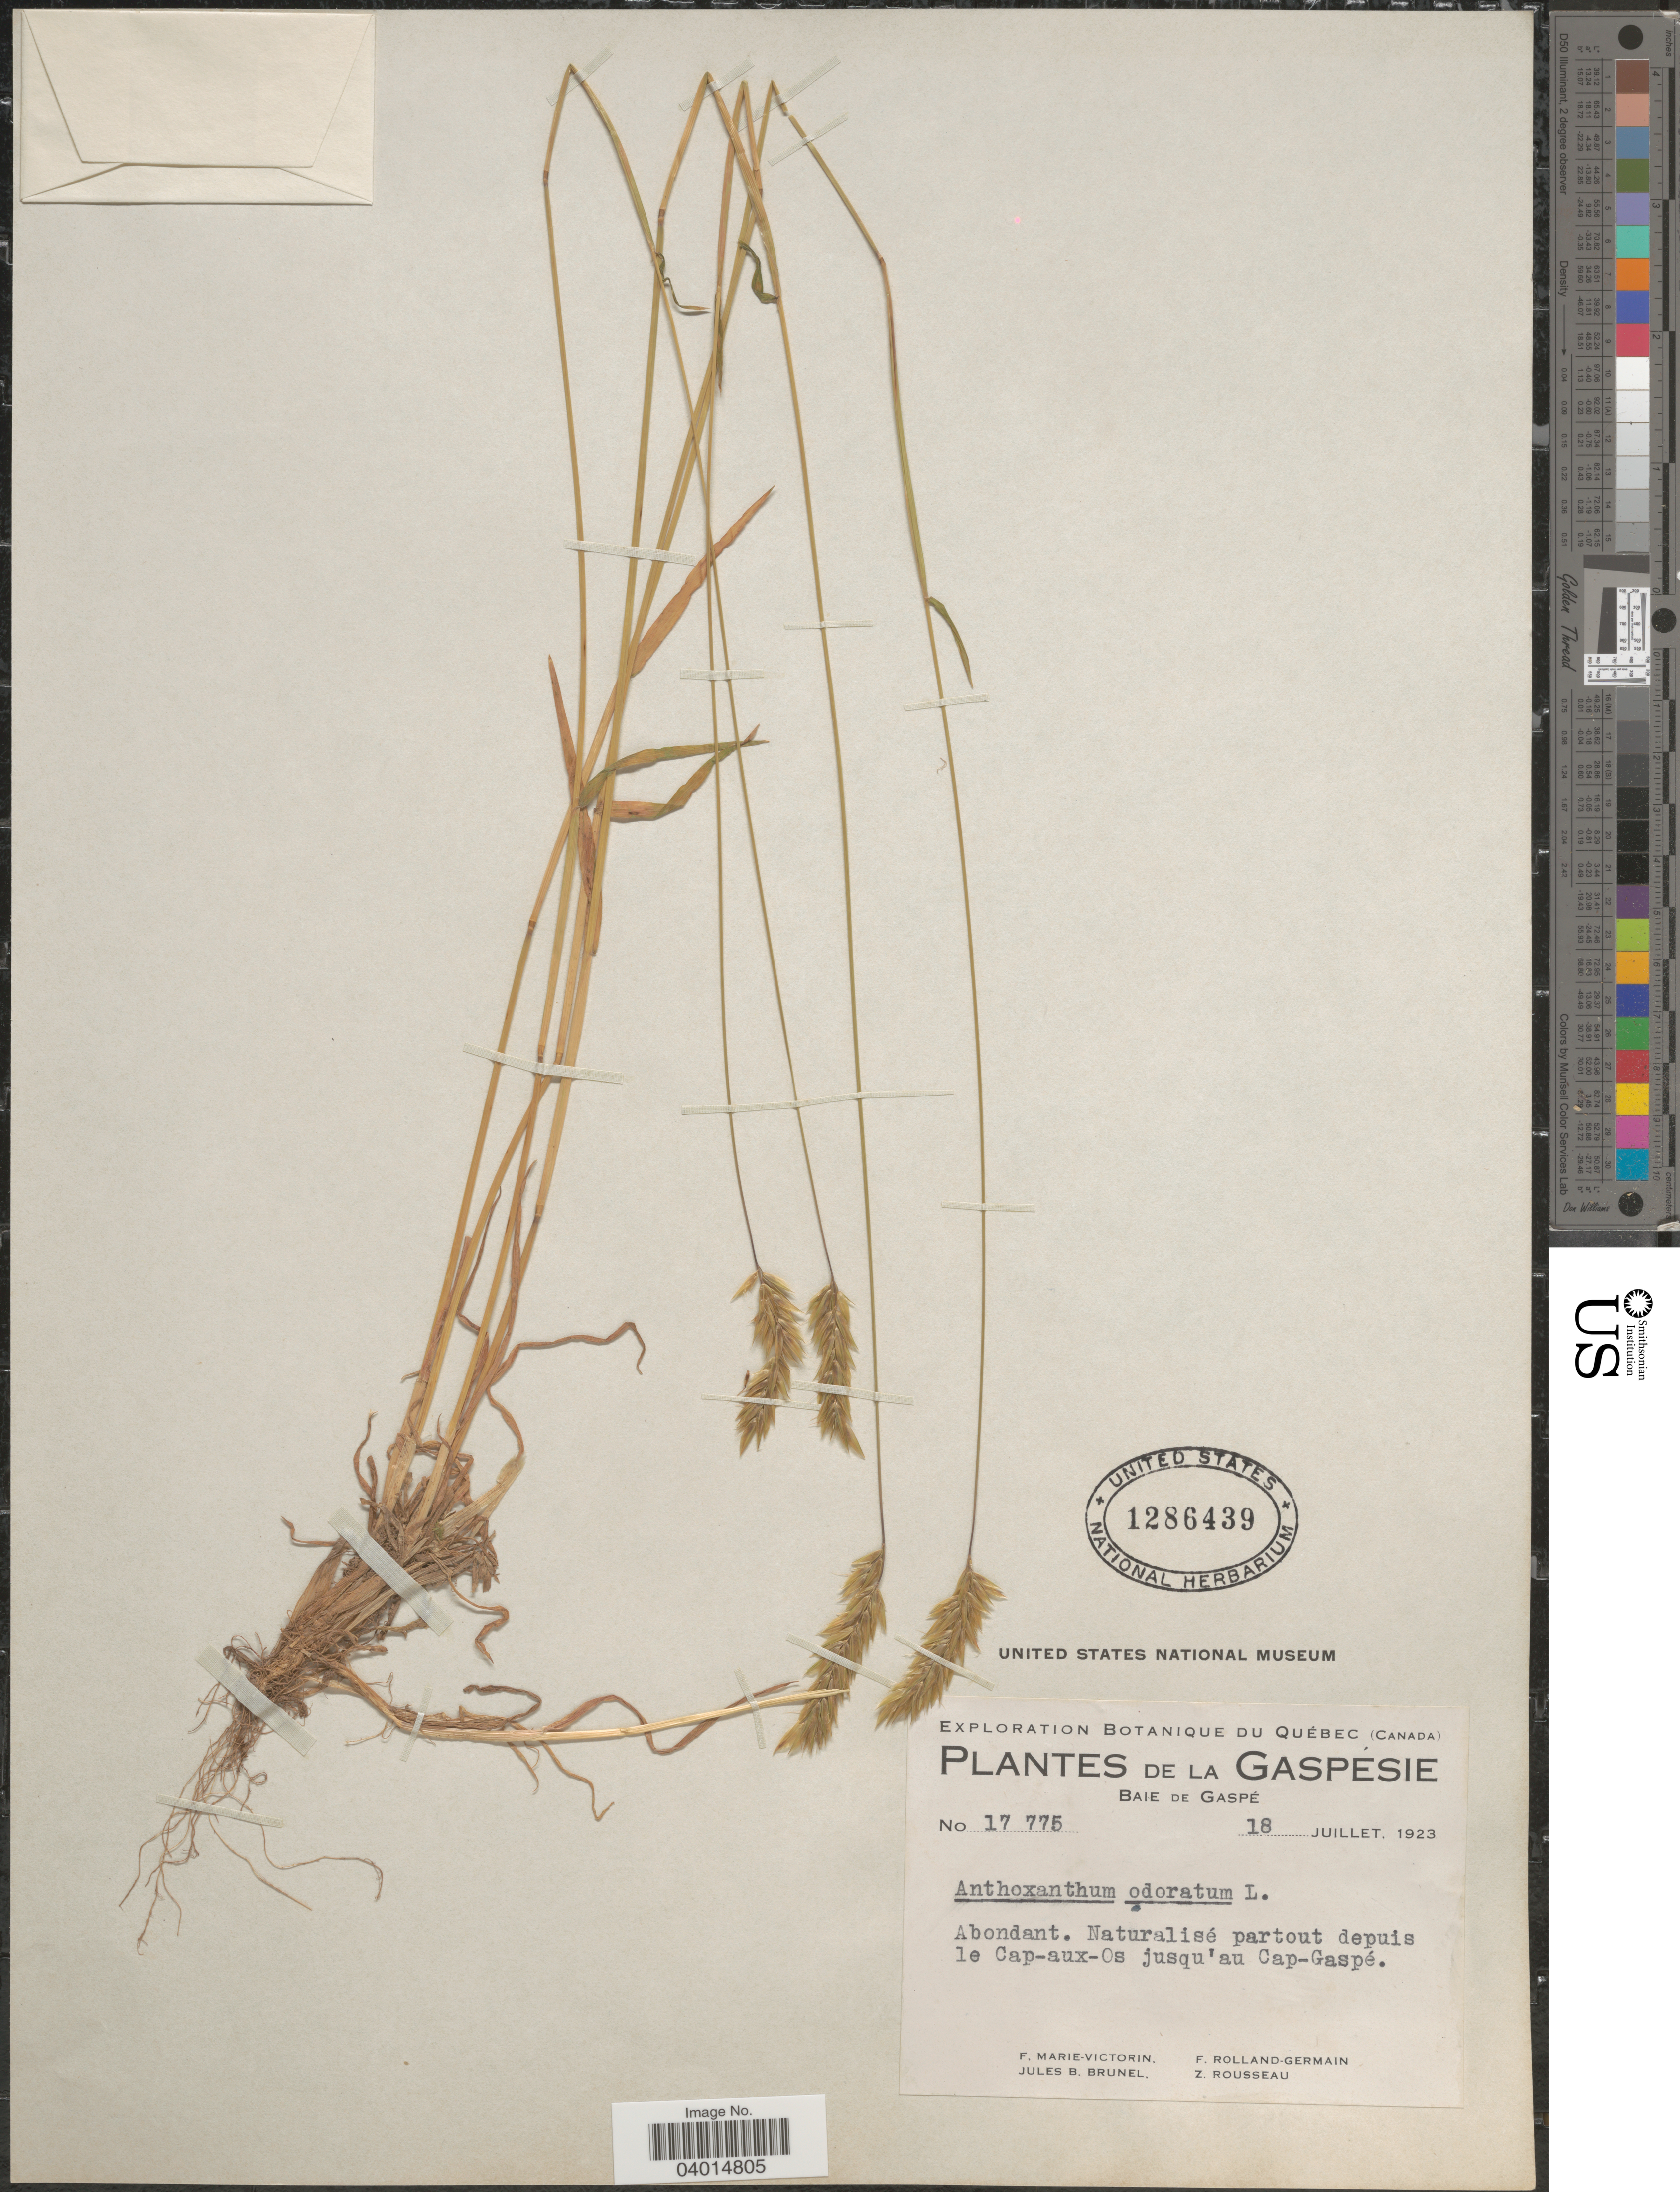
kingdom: Plantae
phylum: Tracheophyta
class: Liliopsida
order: Poales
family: Poaceae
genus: Anthoxanthum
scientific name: Anthoxanthum odoratum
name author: L.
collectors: F. Marie-Victorin, J. Brunel, Rolland-Germain & Z. Rousseau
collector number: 17775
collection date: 1923-07-18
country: Canada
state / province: Quebec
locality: La Gaspésie. Baie de Gaspé. Naturalisé partout depuis le Cap-aux-Os jusqu'au Cap-Gaspé.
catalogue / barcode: US 1286439